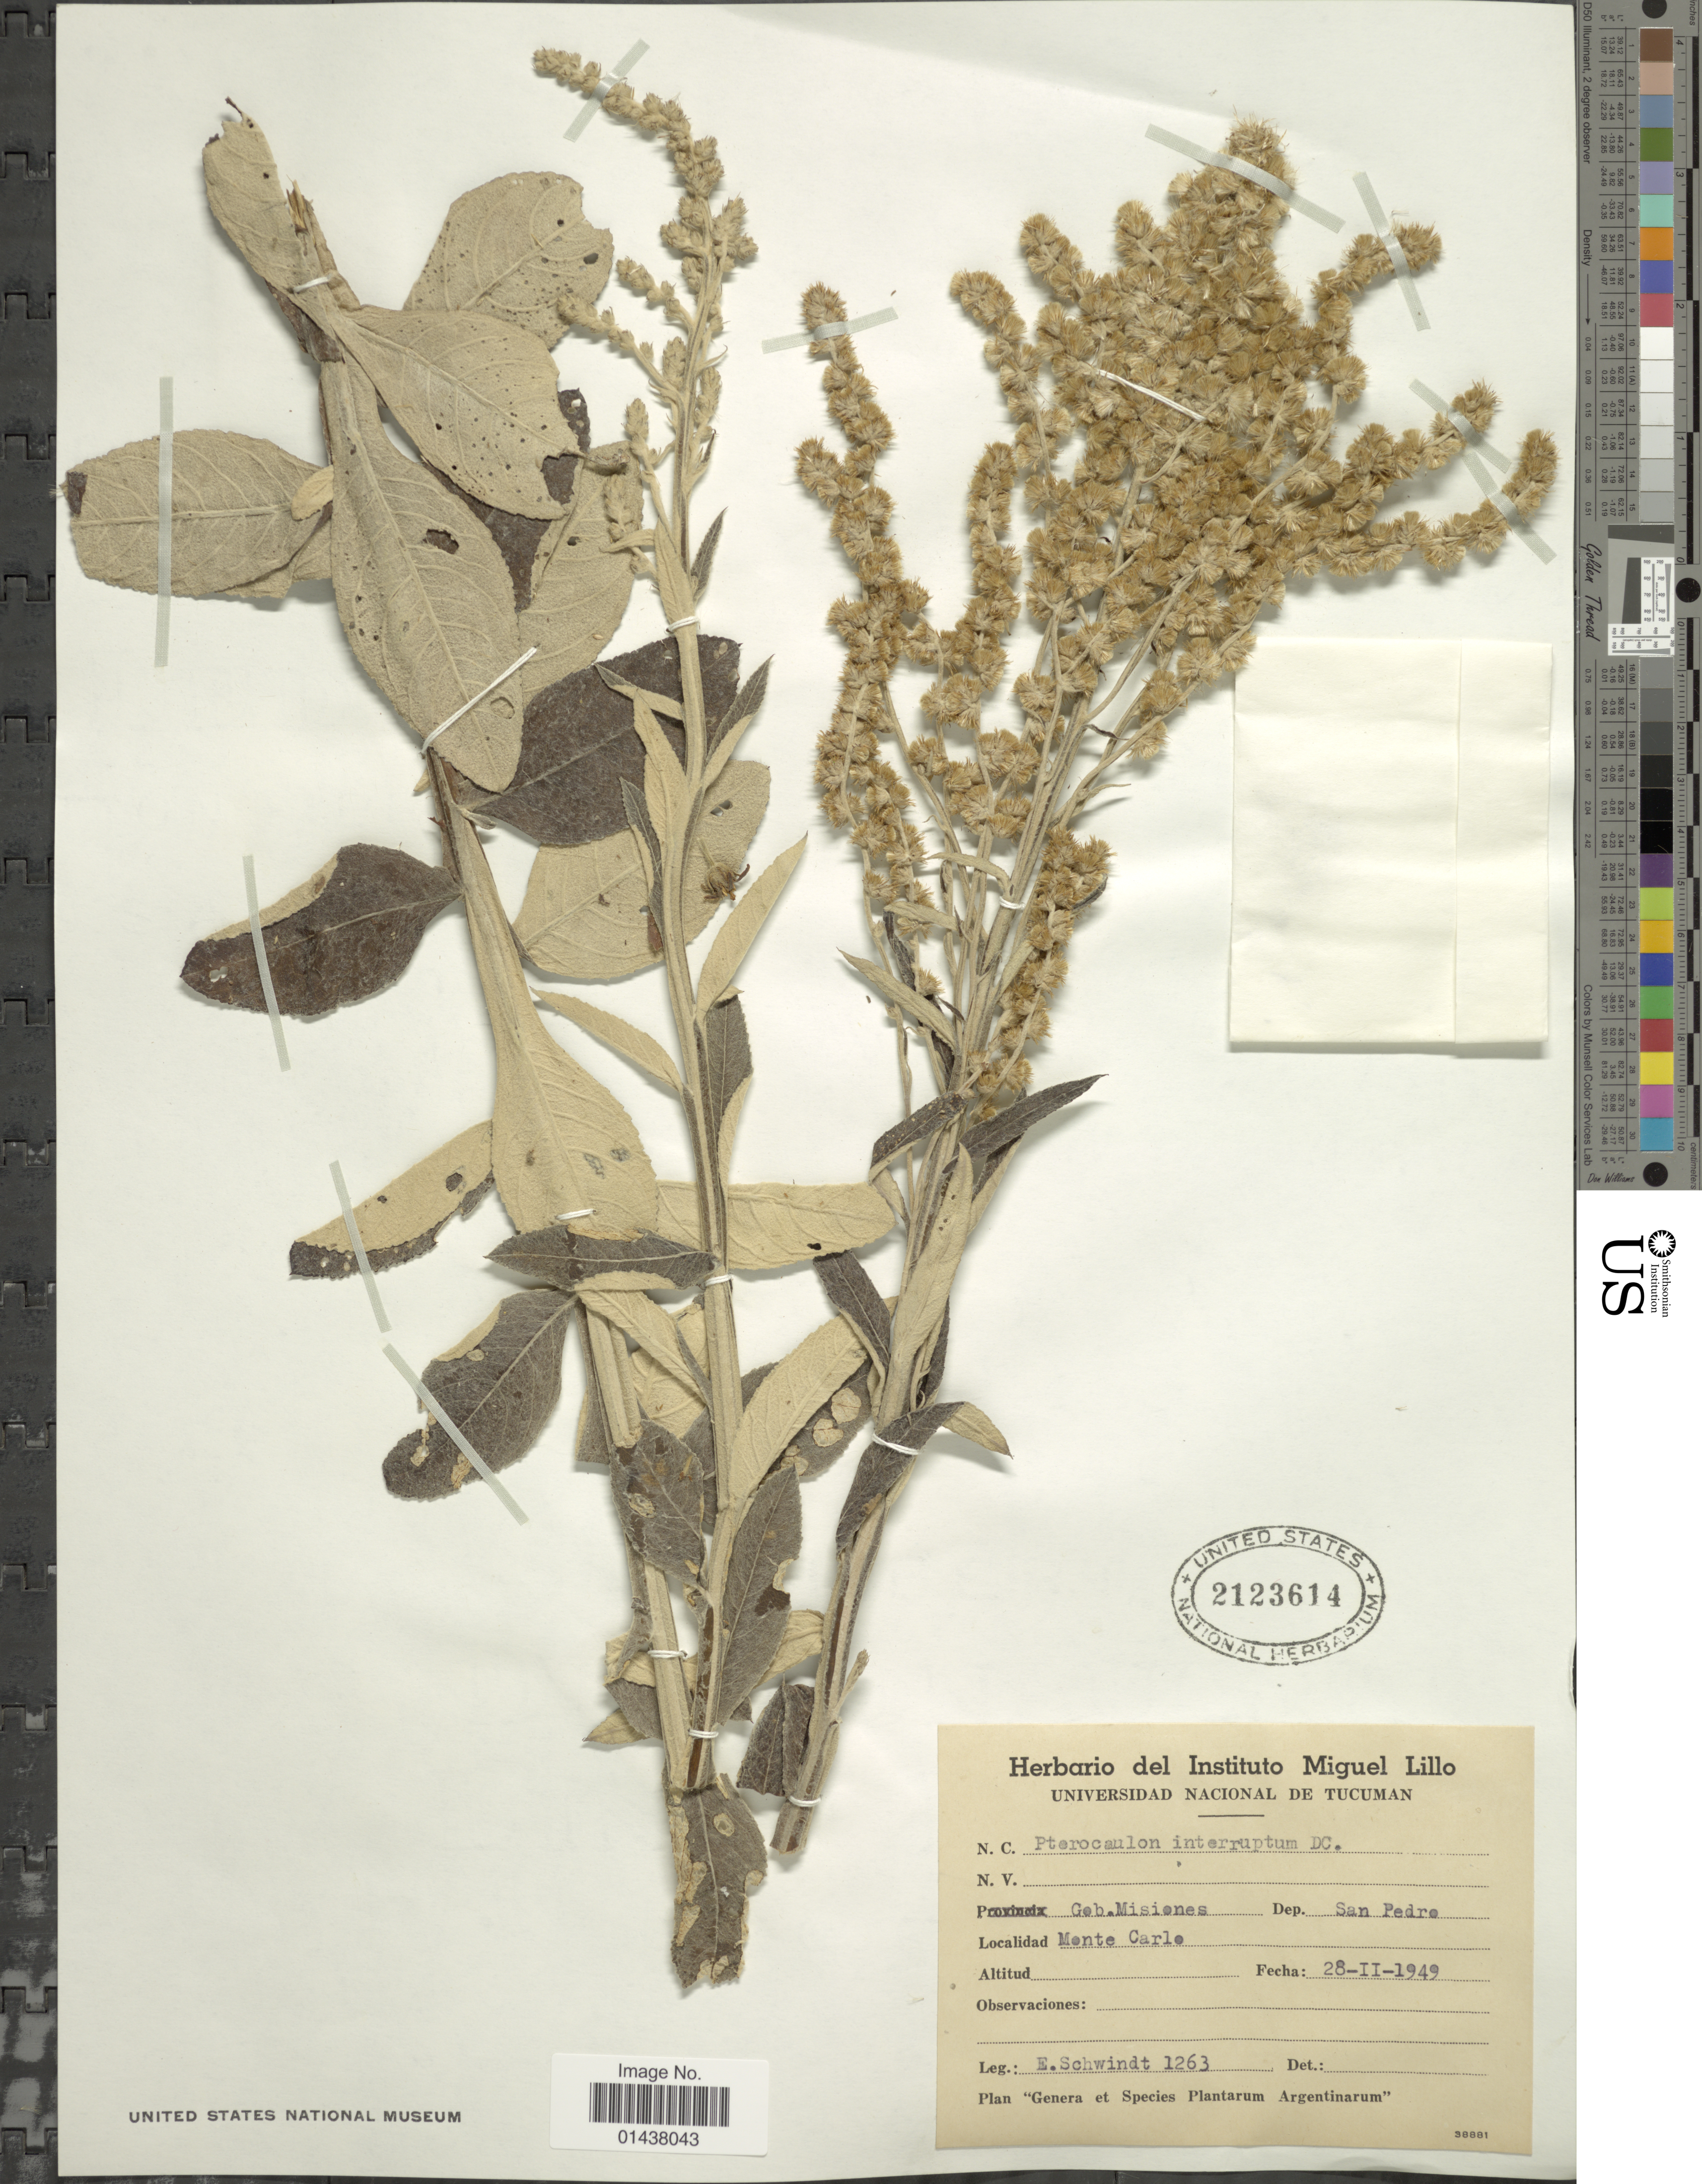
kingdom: Plantae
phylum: Tracheophyta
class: Magnoliopsida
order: Asterales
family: Asteraceae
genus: Pterocaulon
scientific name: Pterocaulon alopecuroides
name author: (Lam.) DC.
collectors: E. Schwindt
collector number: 1263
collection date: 1949-02-28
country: Argentina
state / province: Misiones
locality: Monte Carlo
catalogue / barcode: US 2123614